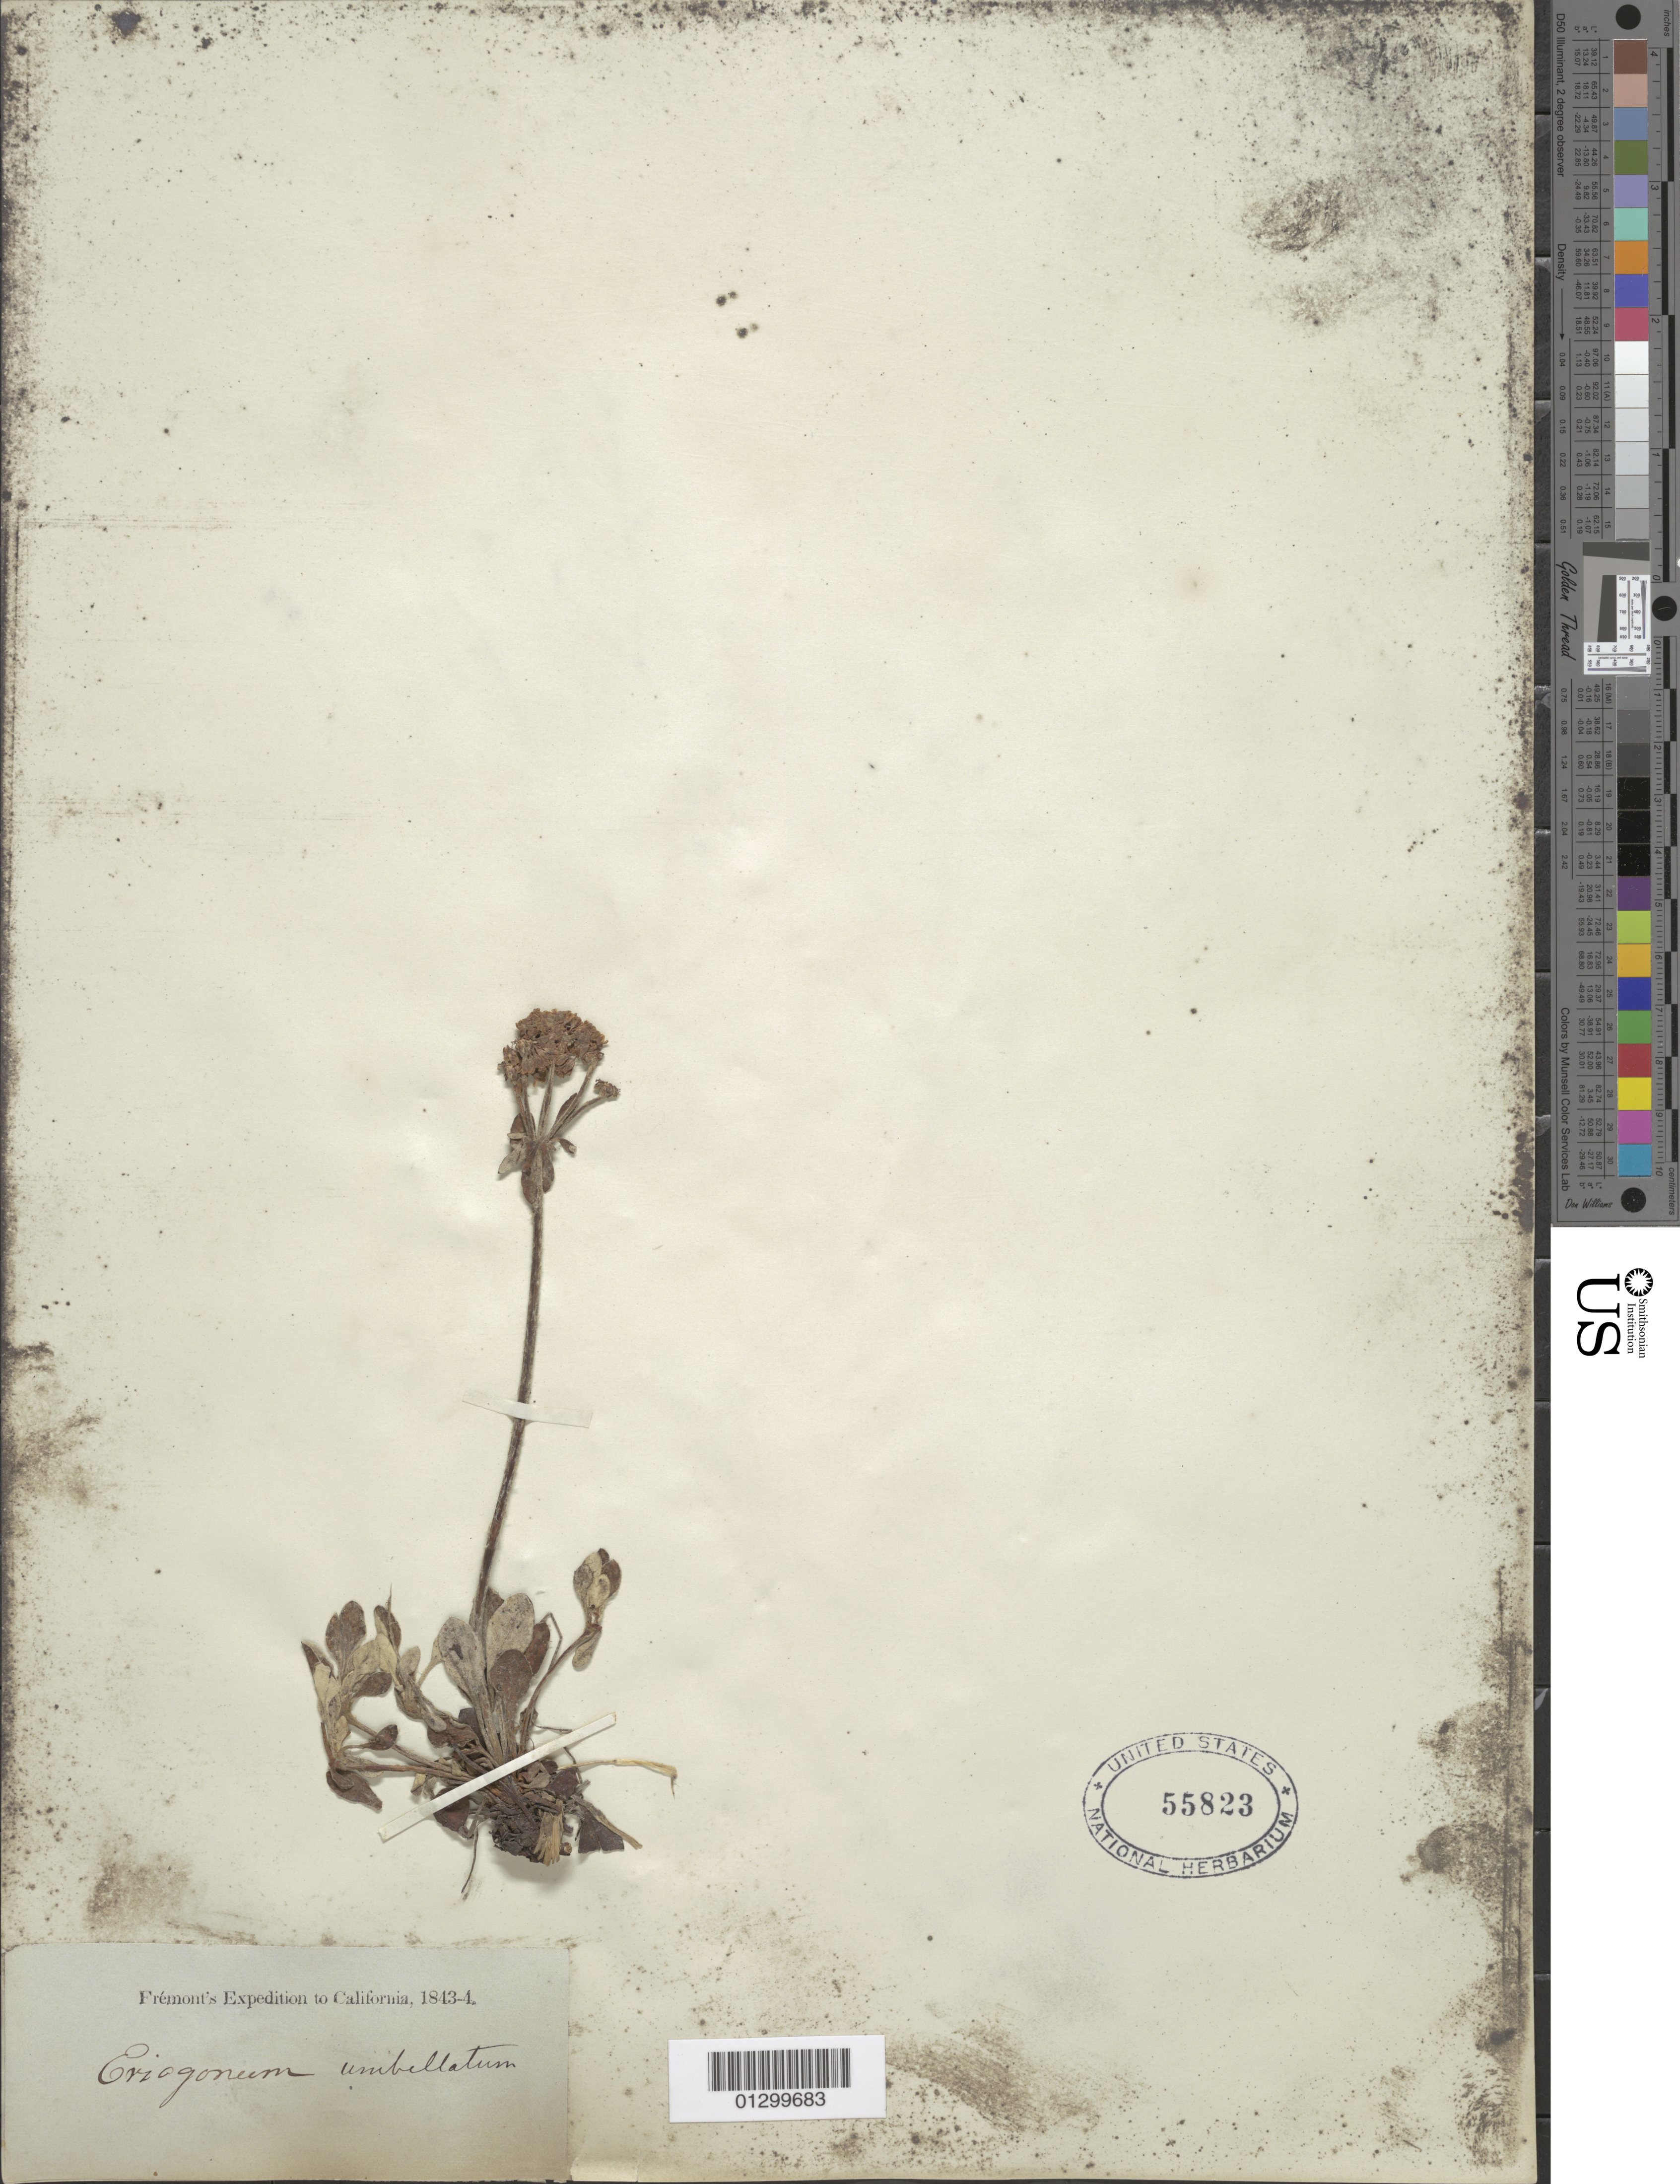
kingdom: Plantae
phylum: Tracheophyta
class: Magnoliopsida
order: Caryophyllales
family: Polygonaceae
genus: Eriogonum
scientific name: Eriogonum umbellatum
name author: Torr.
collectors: J. C. Frémont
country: United States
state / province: California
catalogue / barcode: US 55823